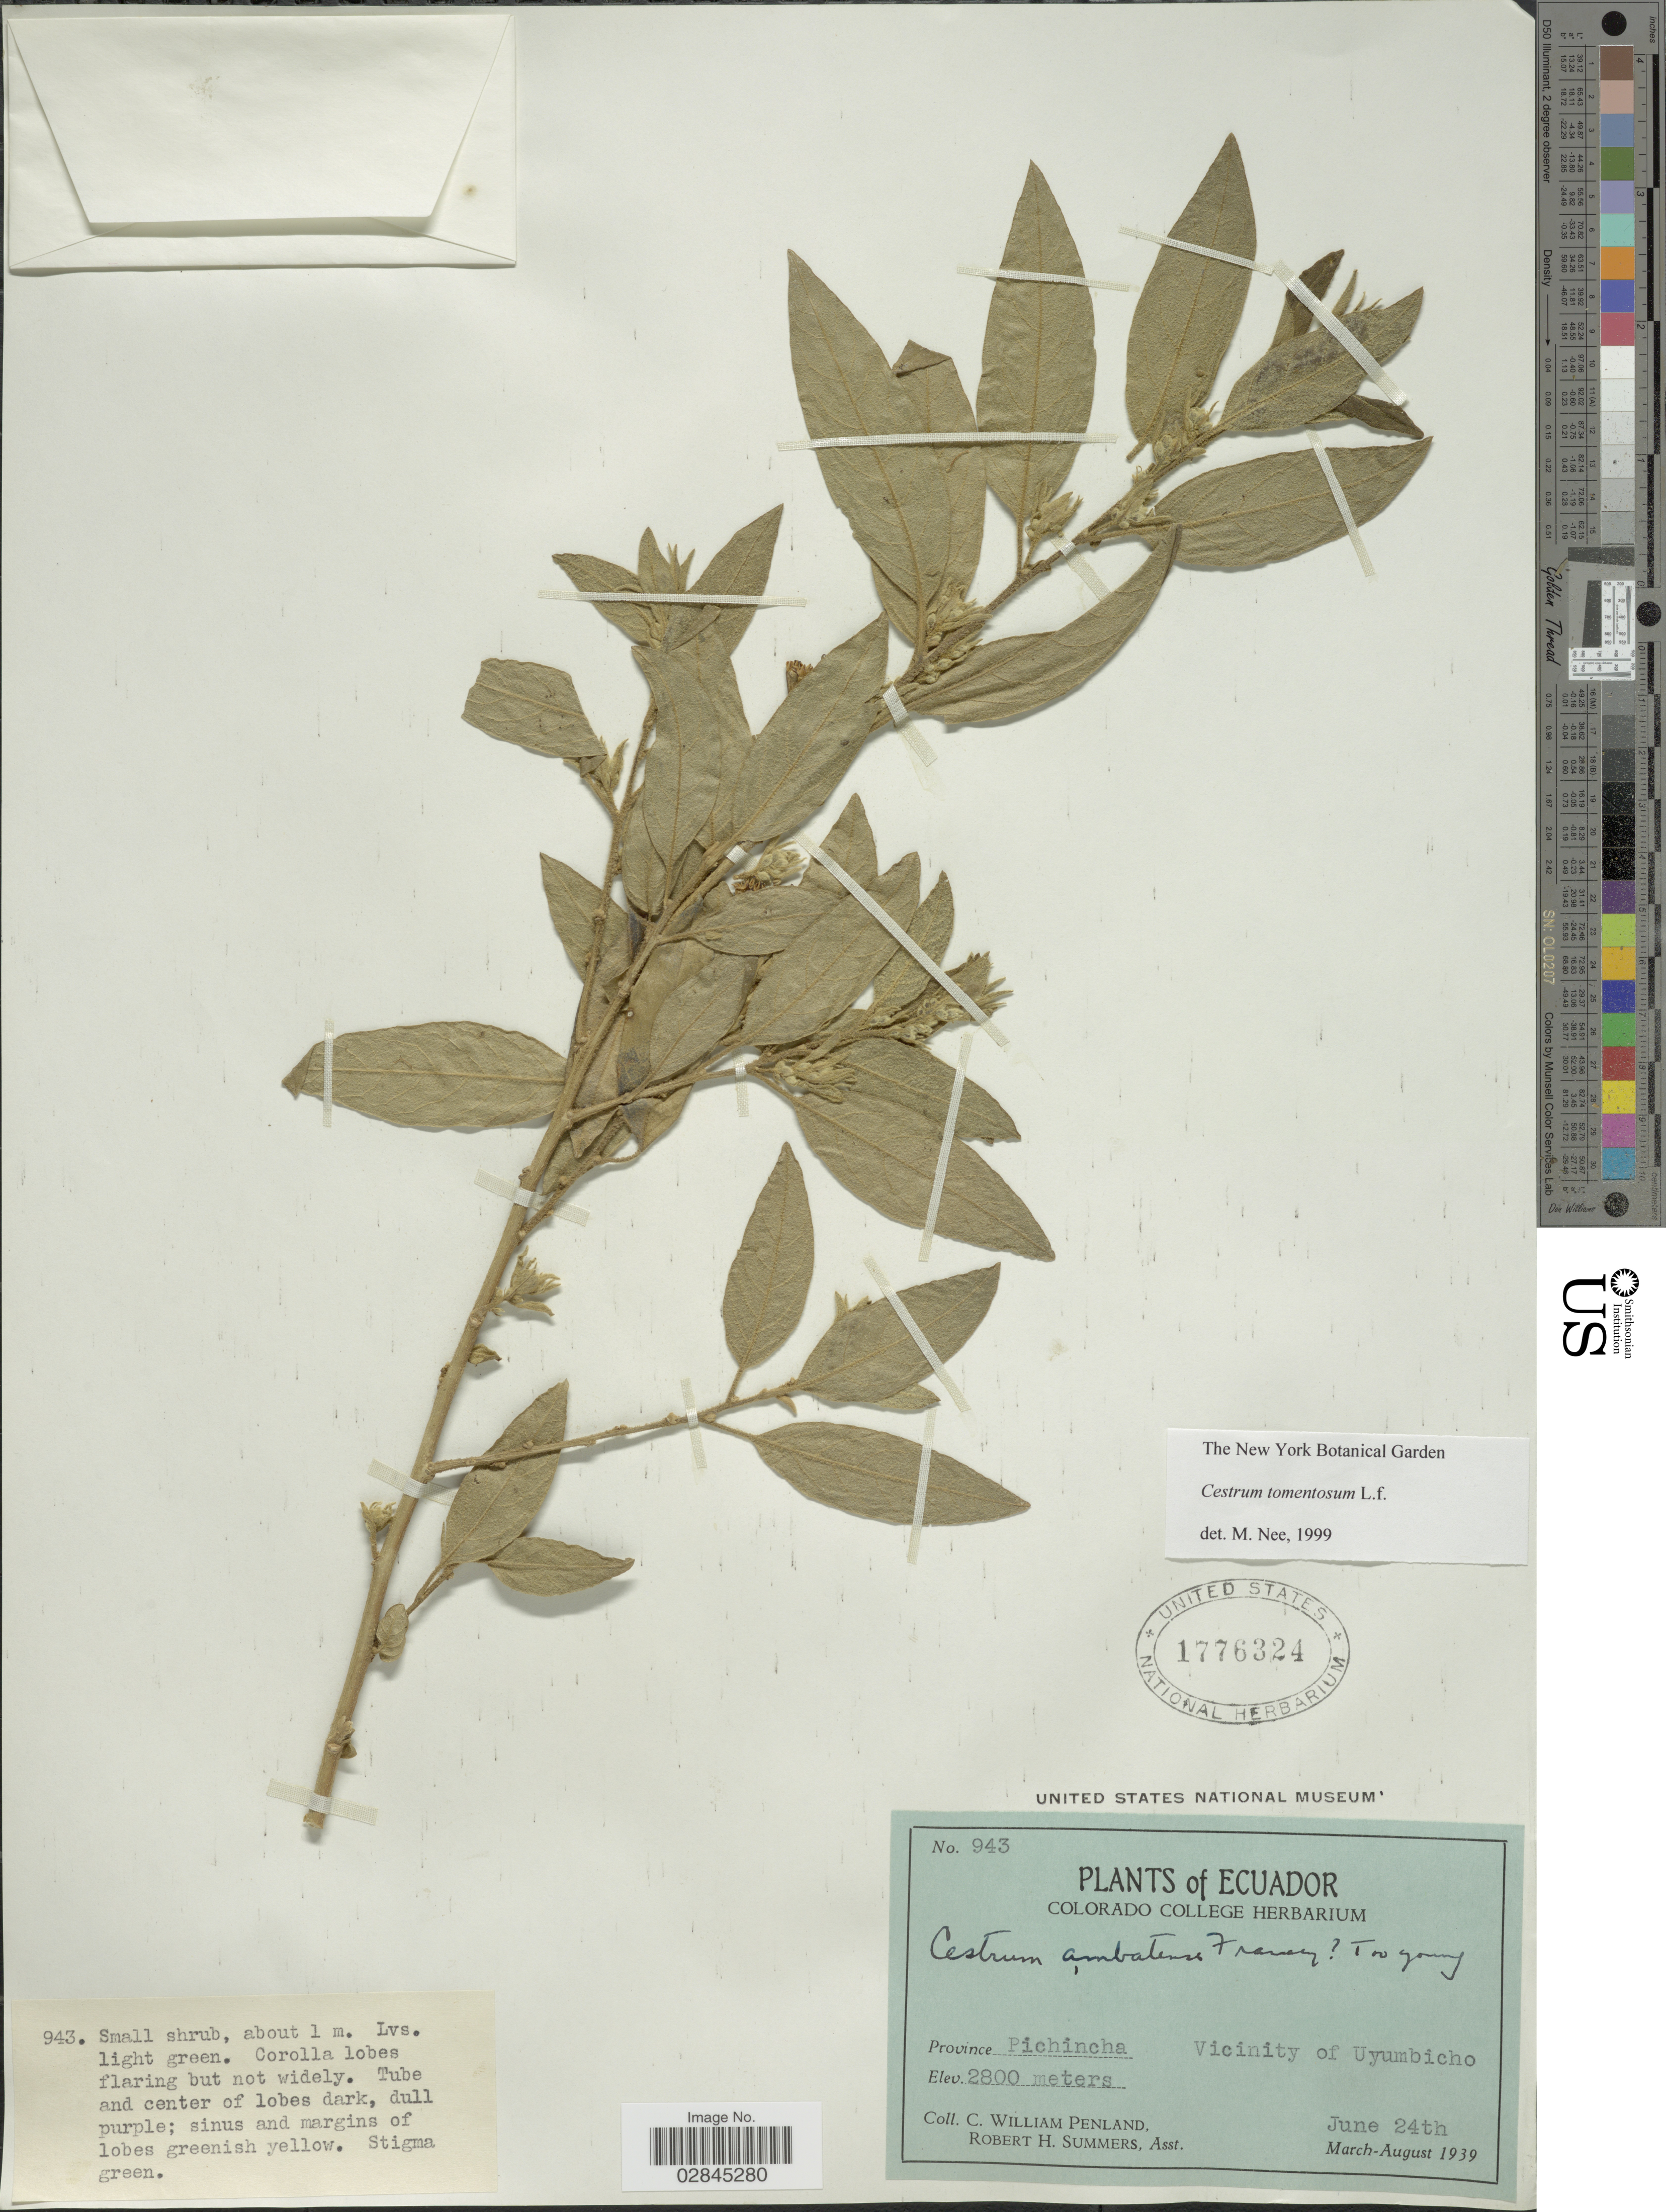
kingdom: Plantae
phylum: Tracheophyta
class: Magnoliopsida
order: Solanales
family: Solanaceae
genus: Cestrum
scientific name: Cestrum tomentosum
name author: L. f.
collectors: C. W. Penland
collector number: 943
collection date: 1939-06-24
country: Ecuador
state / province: Pichincha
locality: Vicinity of Uyumbicho.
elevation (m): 2800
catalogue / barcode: US 1776324